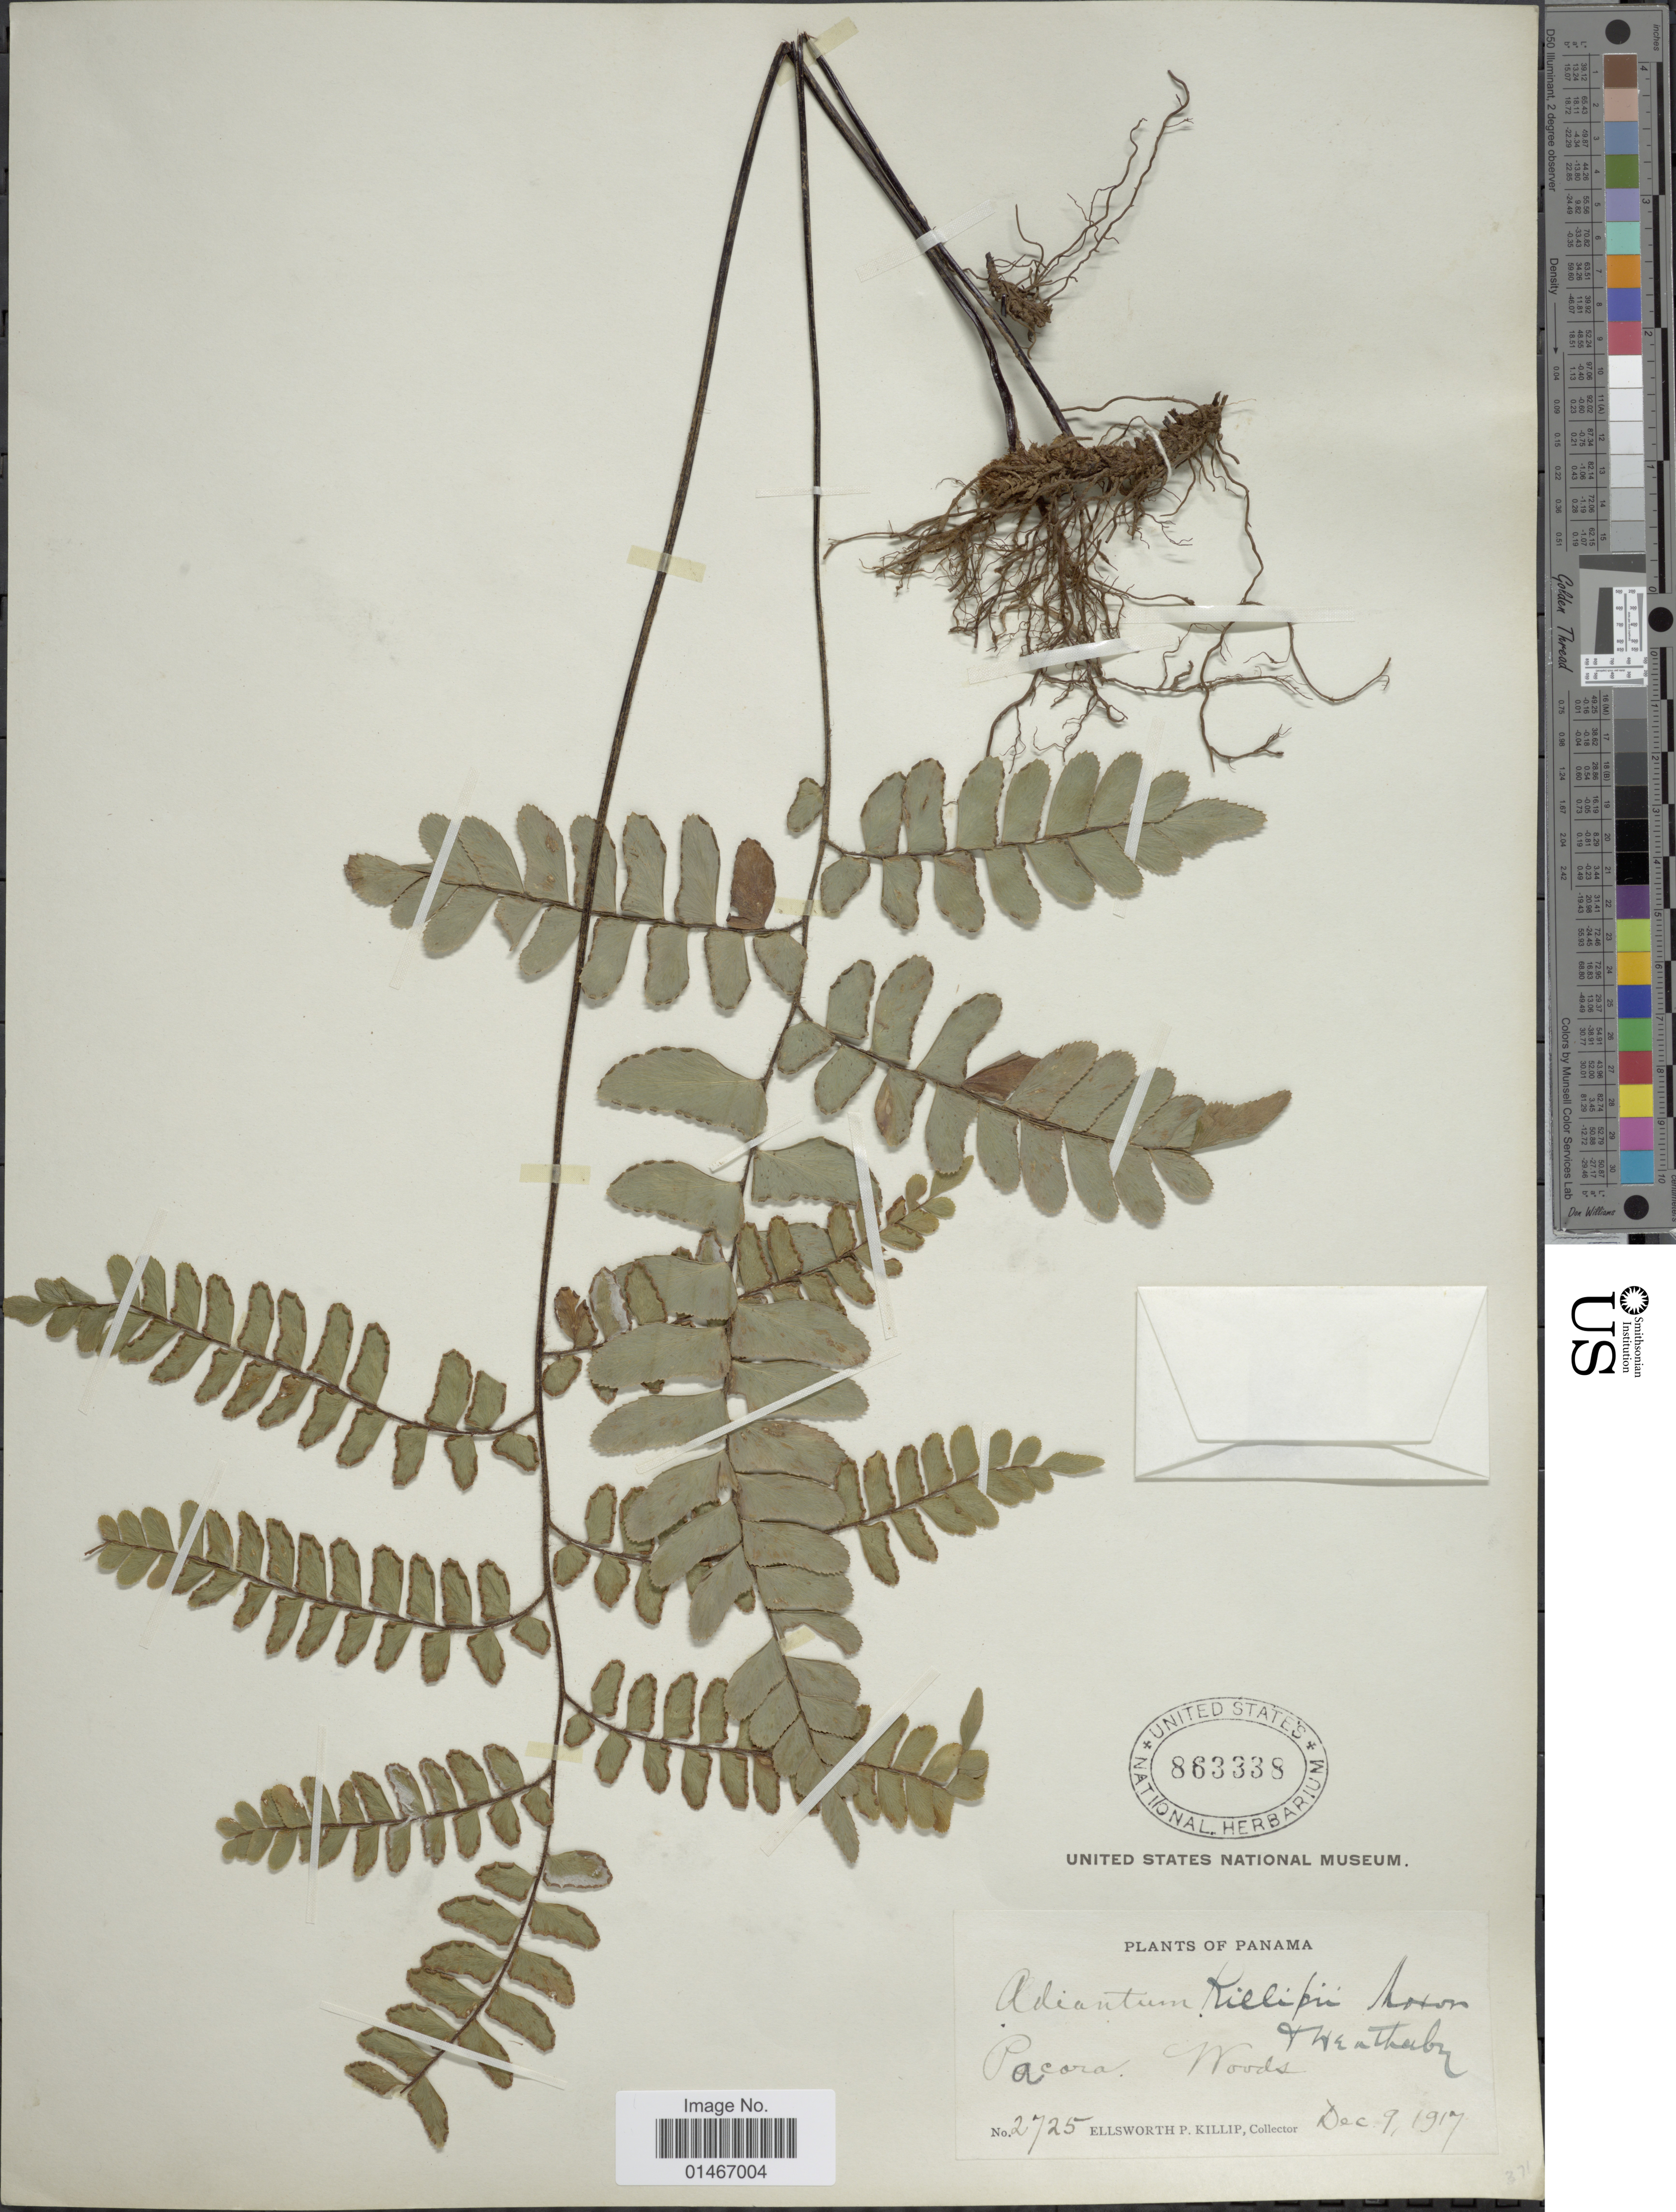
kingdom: Plantae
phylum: Tracheophyta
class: Polypodiopsida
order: Polypodiales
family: Pteridaceae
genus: Adiantum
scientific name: Adiantum killipii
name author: Maxon & Weath.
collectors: E. P. Killip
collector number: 2725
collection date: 1917-12-09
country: Panama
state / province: Panamá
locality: Pacora. Woods.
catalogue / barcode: US 863338